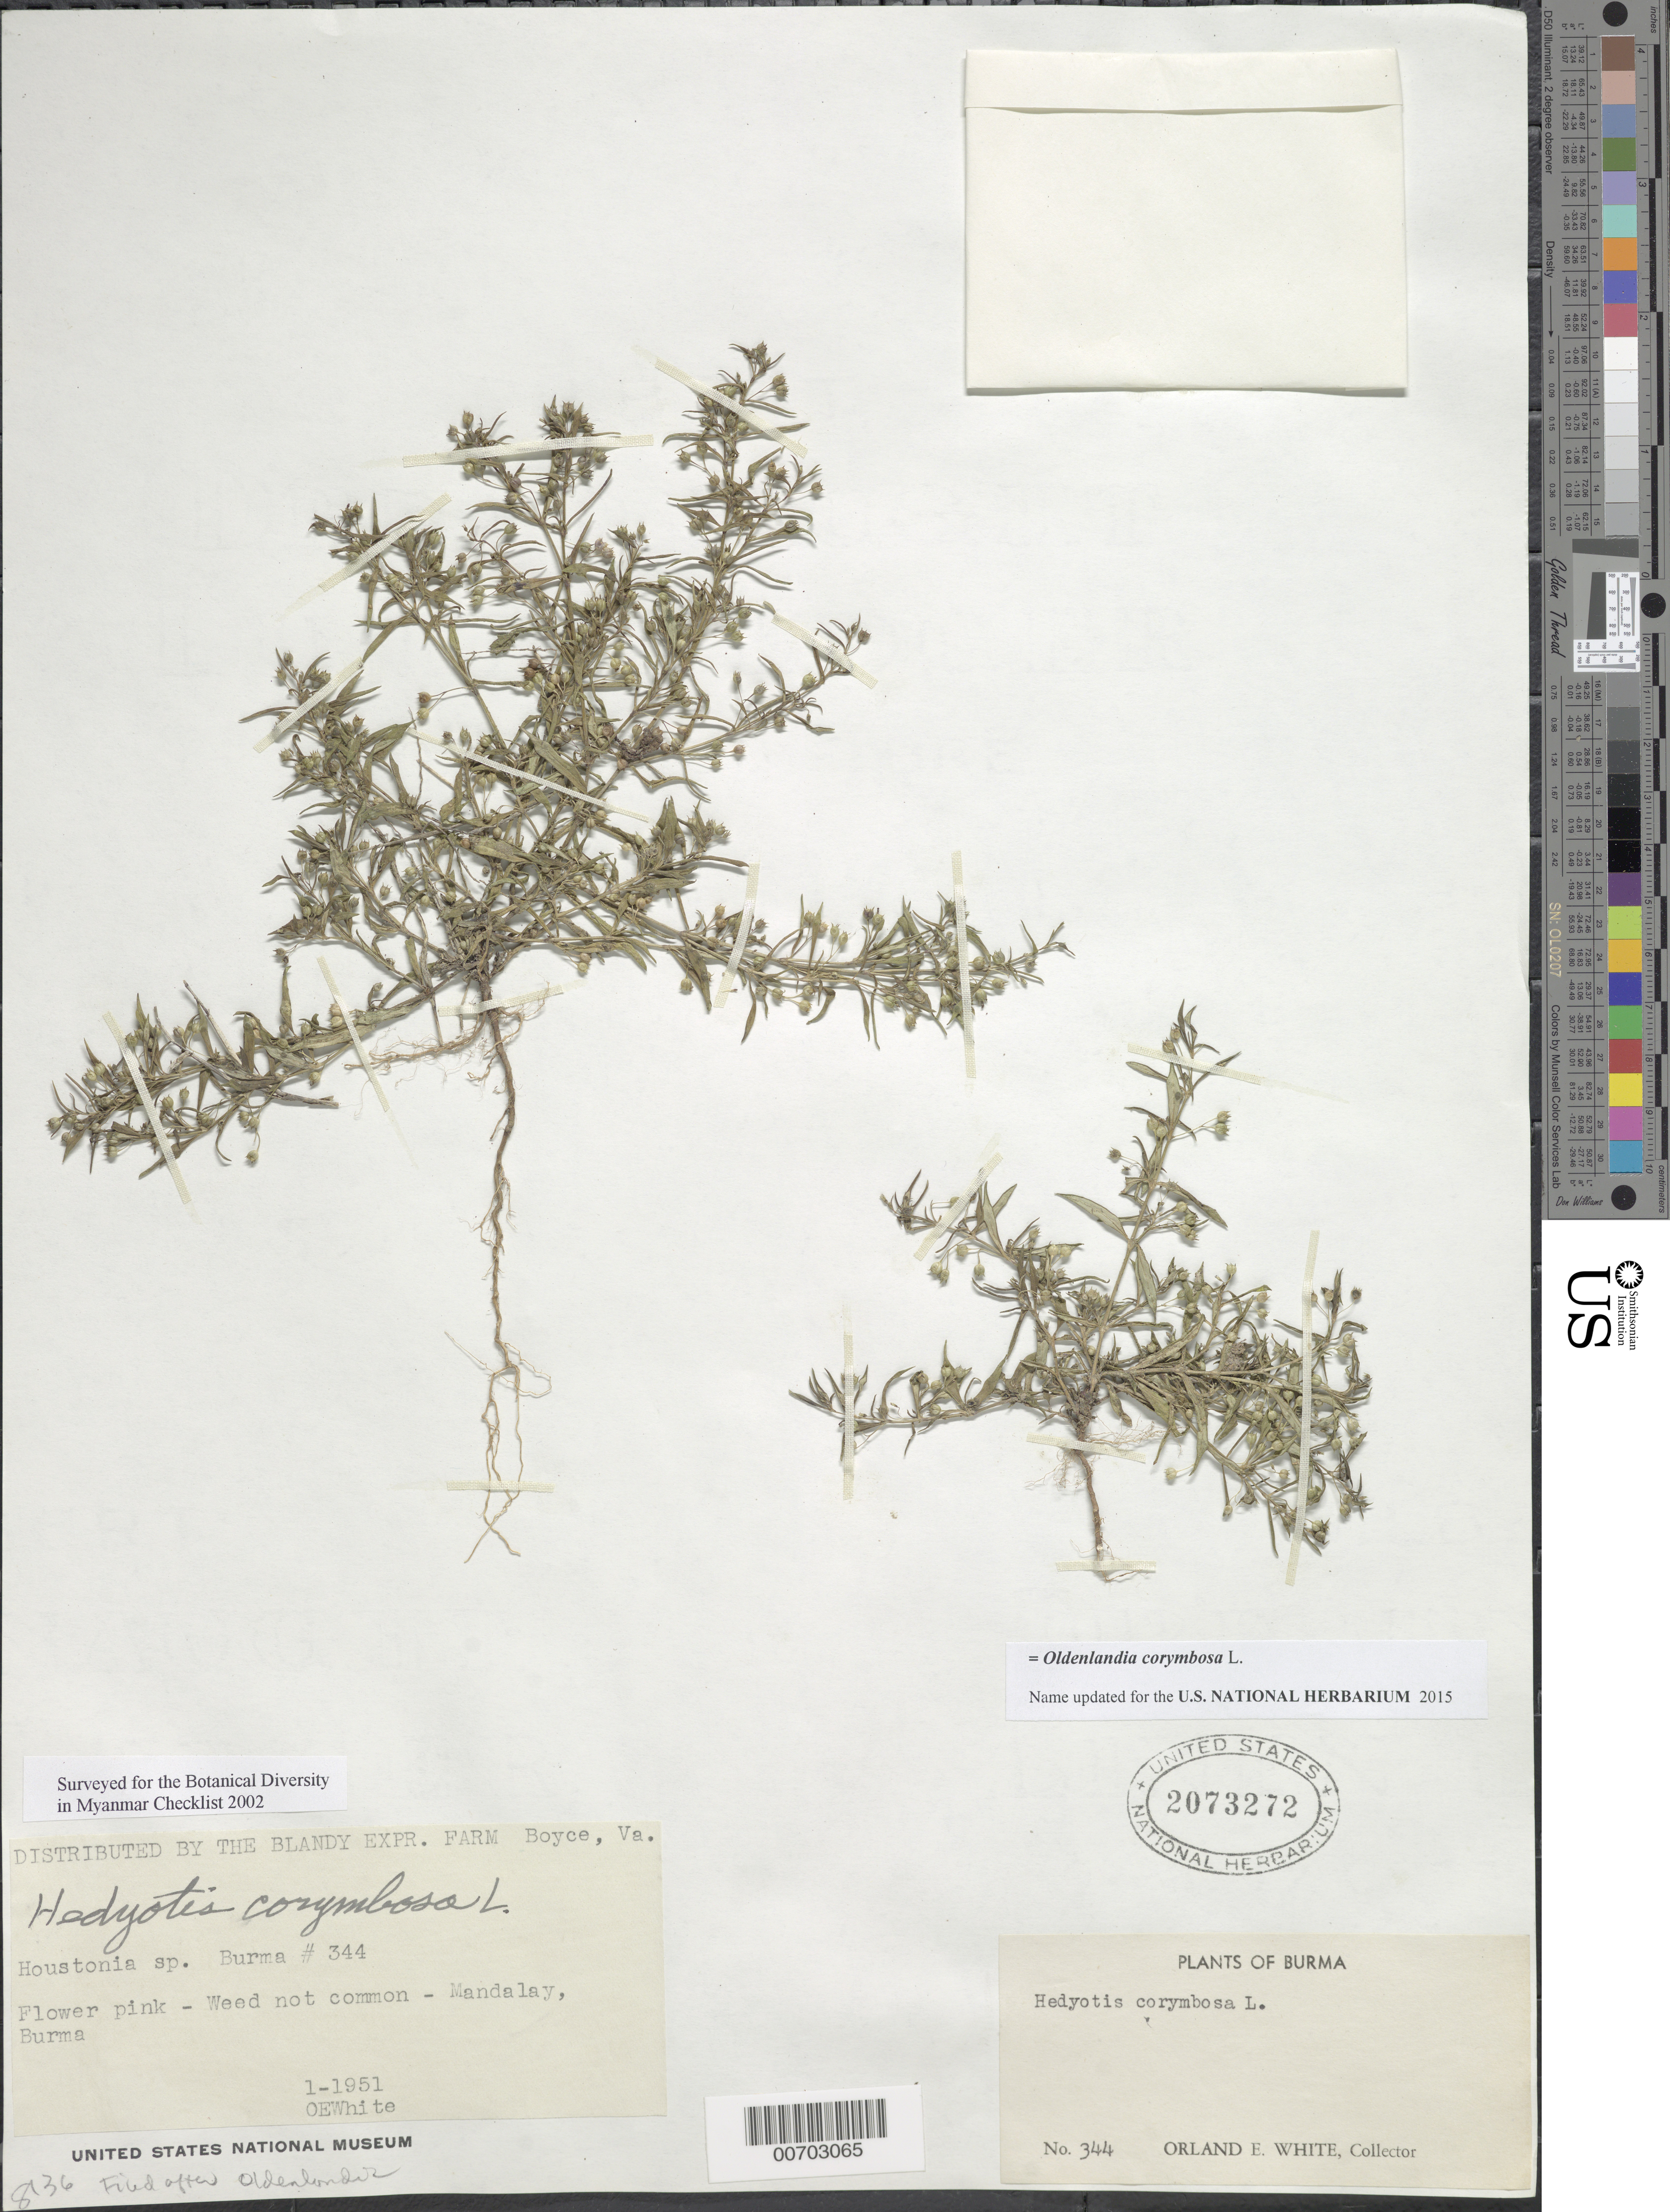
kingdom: Plantae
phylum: Tracheophyta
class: Magnoliopsida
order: Gentianales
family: Rubiaceae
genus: Oldenlandia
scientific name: Oldenlandia corymbosa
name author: L.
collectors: O. E. White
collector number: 344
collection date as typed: Jan 1951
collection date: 1951-01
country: Myanmar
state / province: Mandalay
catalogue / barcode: US 2073272